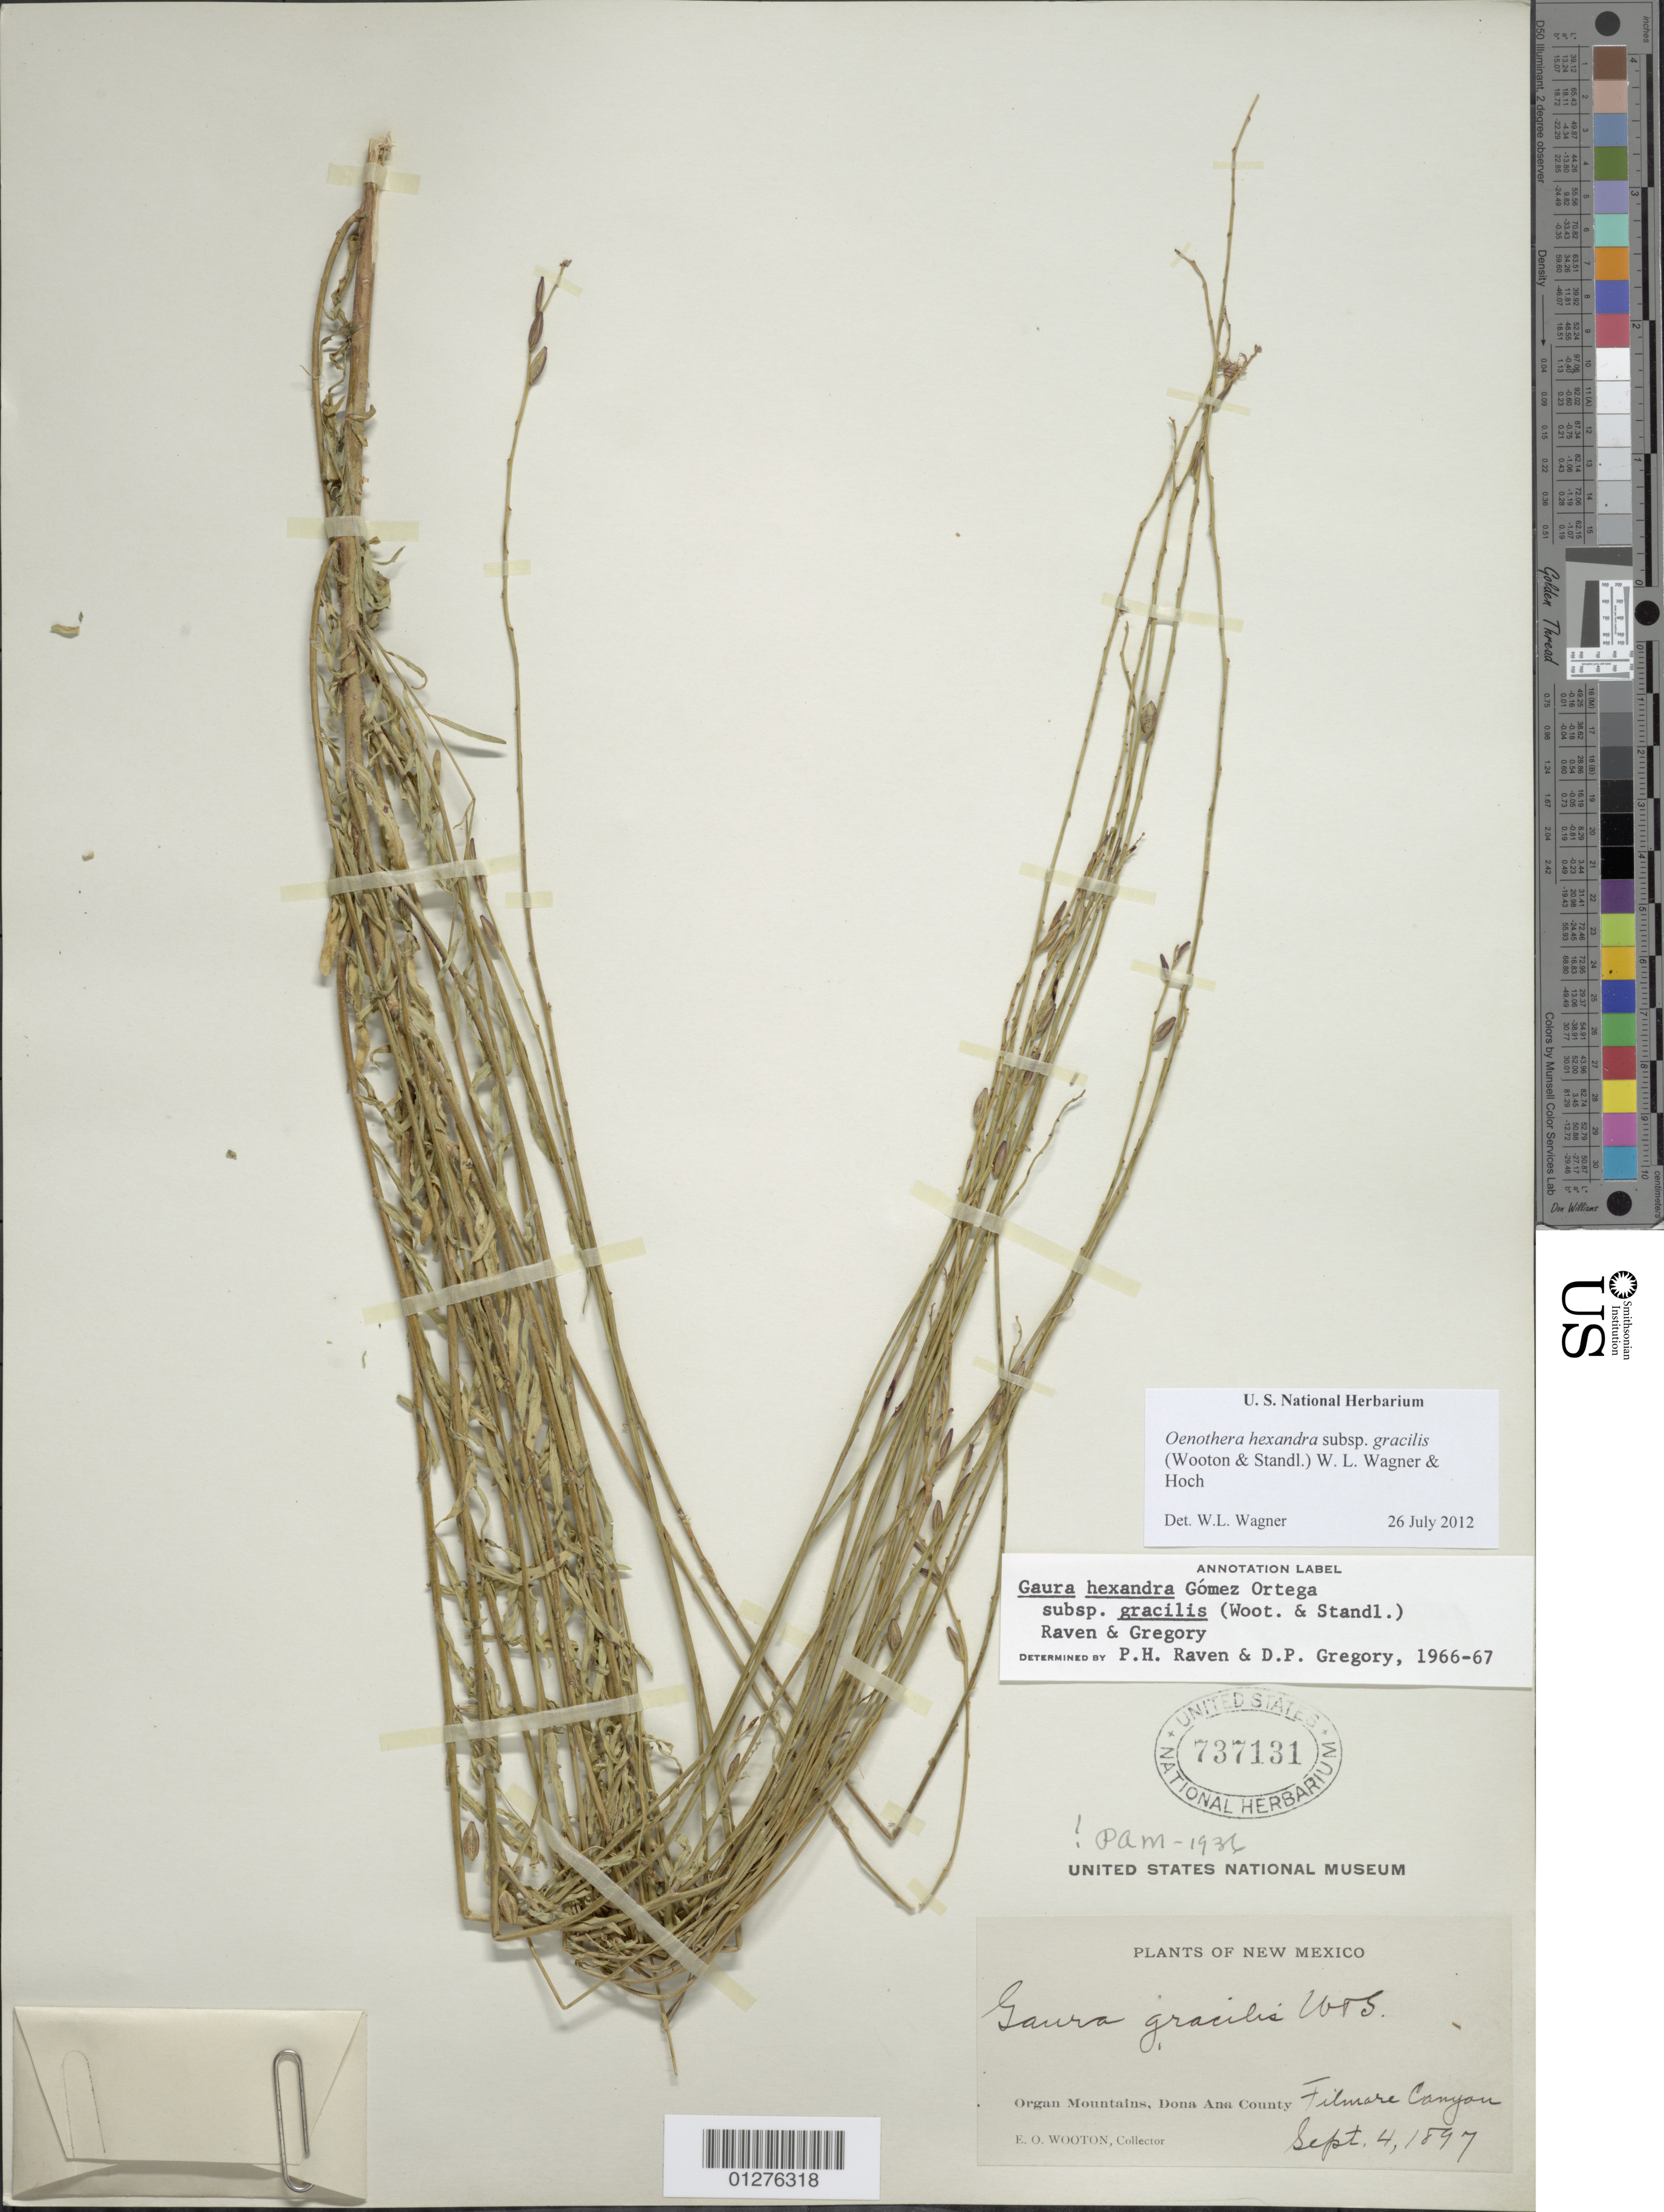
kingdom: Plantae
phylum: Tracheophyta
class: Magnoliopsida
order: Myrtales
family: Onagraceae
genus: Oenothera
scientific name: Oenothera podocarpa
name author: (Wooton & Standl.) Krakos & W.L. Wagner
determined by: Wagner, W. L., (BOT), Smithsonian Institution - National Museum of Natural History (UNITED STATES)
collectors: E. O. Wooton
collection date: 1897-09-04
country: United States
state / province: New Mexico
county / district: Dona Ana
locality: Organ Mountains, Filmare Canyon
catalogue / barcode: US 737131